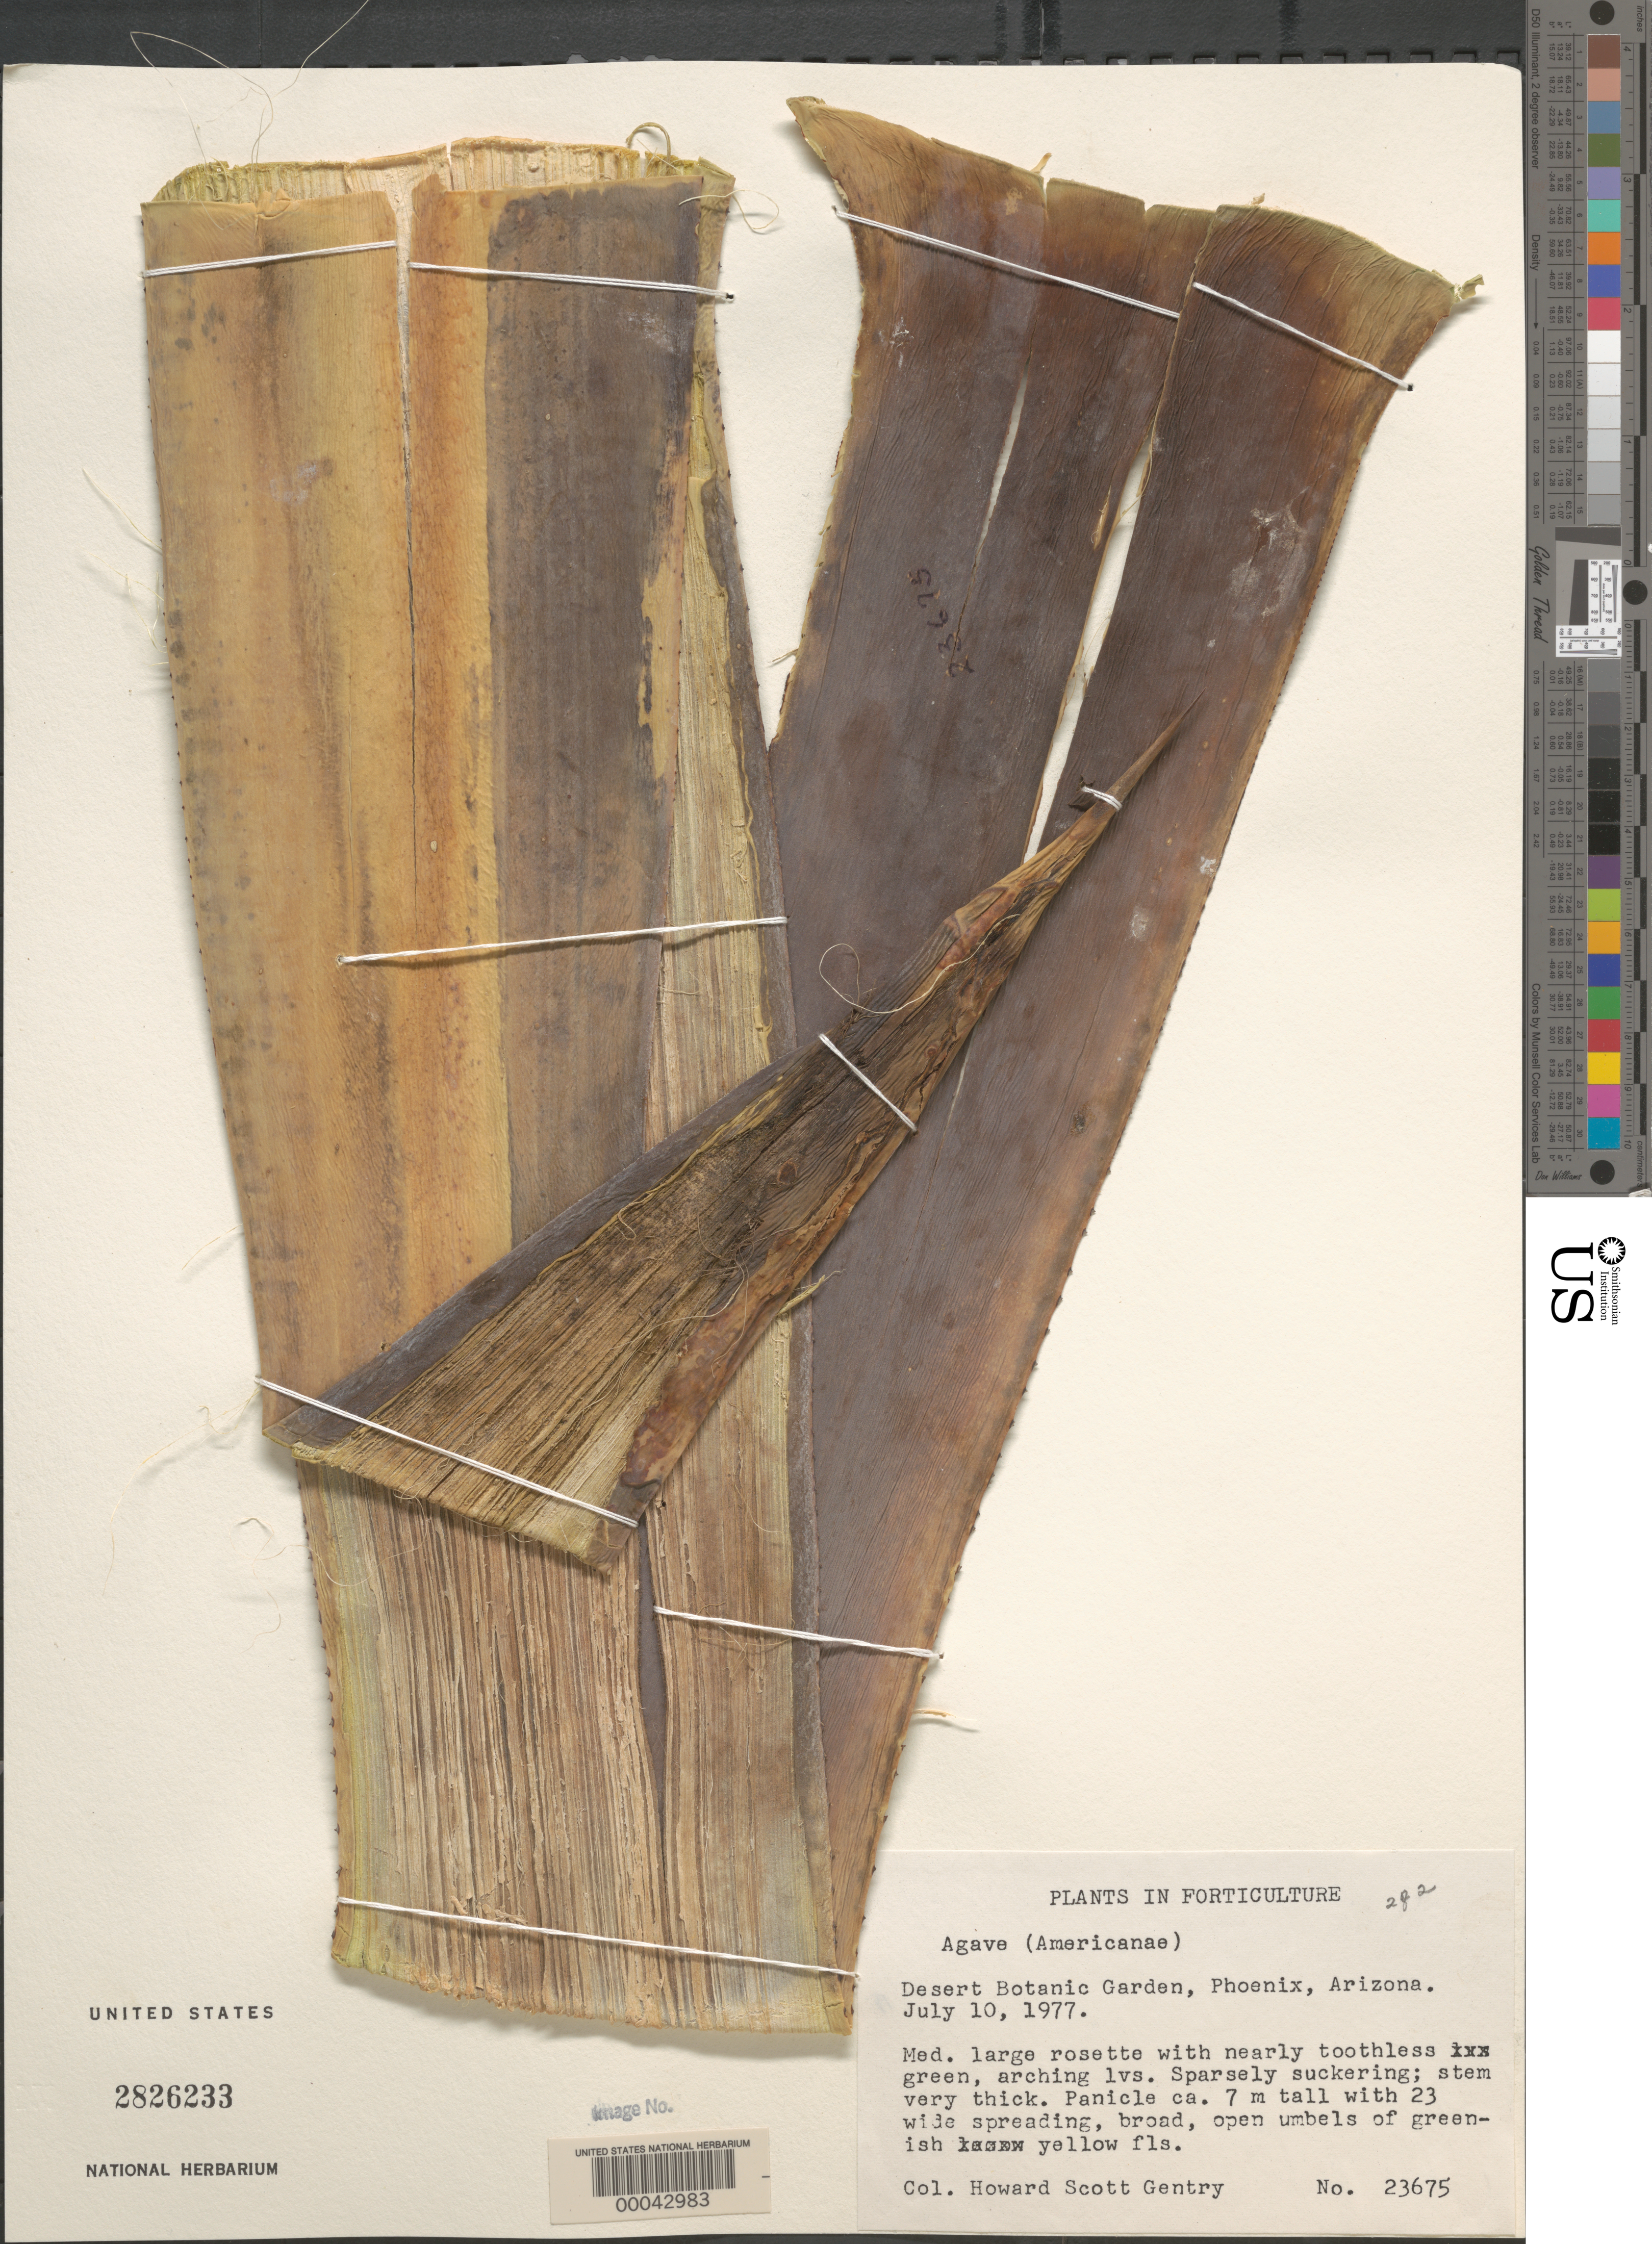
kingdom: Plantae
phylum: Tracheophyta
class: Liliopsida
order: Asparagales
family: Asparagaceae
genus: Agave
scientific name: Agave americana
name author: L.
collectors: H. S. Gentry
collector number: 23675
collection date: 1977-07-10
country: United States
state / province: Arizona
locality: Forticulture. Desert Botanical Garden, Phoenix.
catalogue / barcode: US 2826233